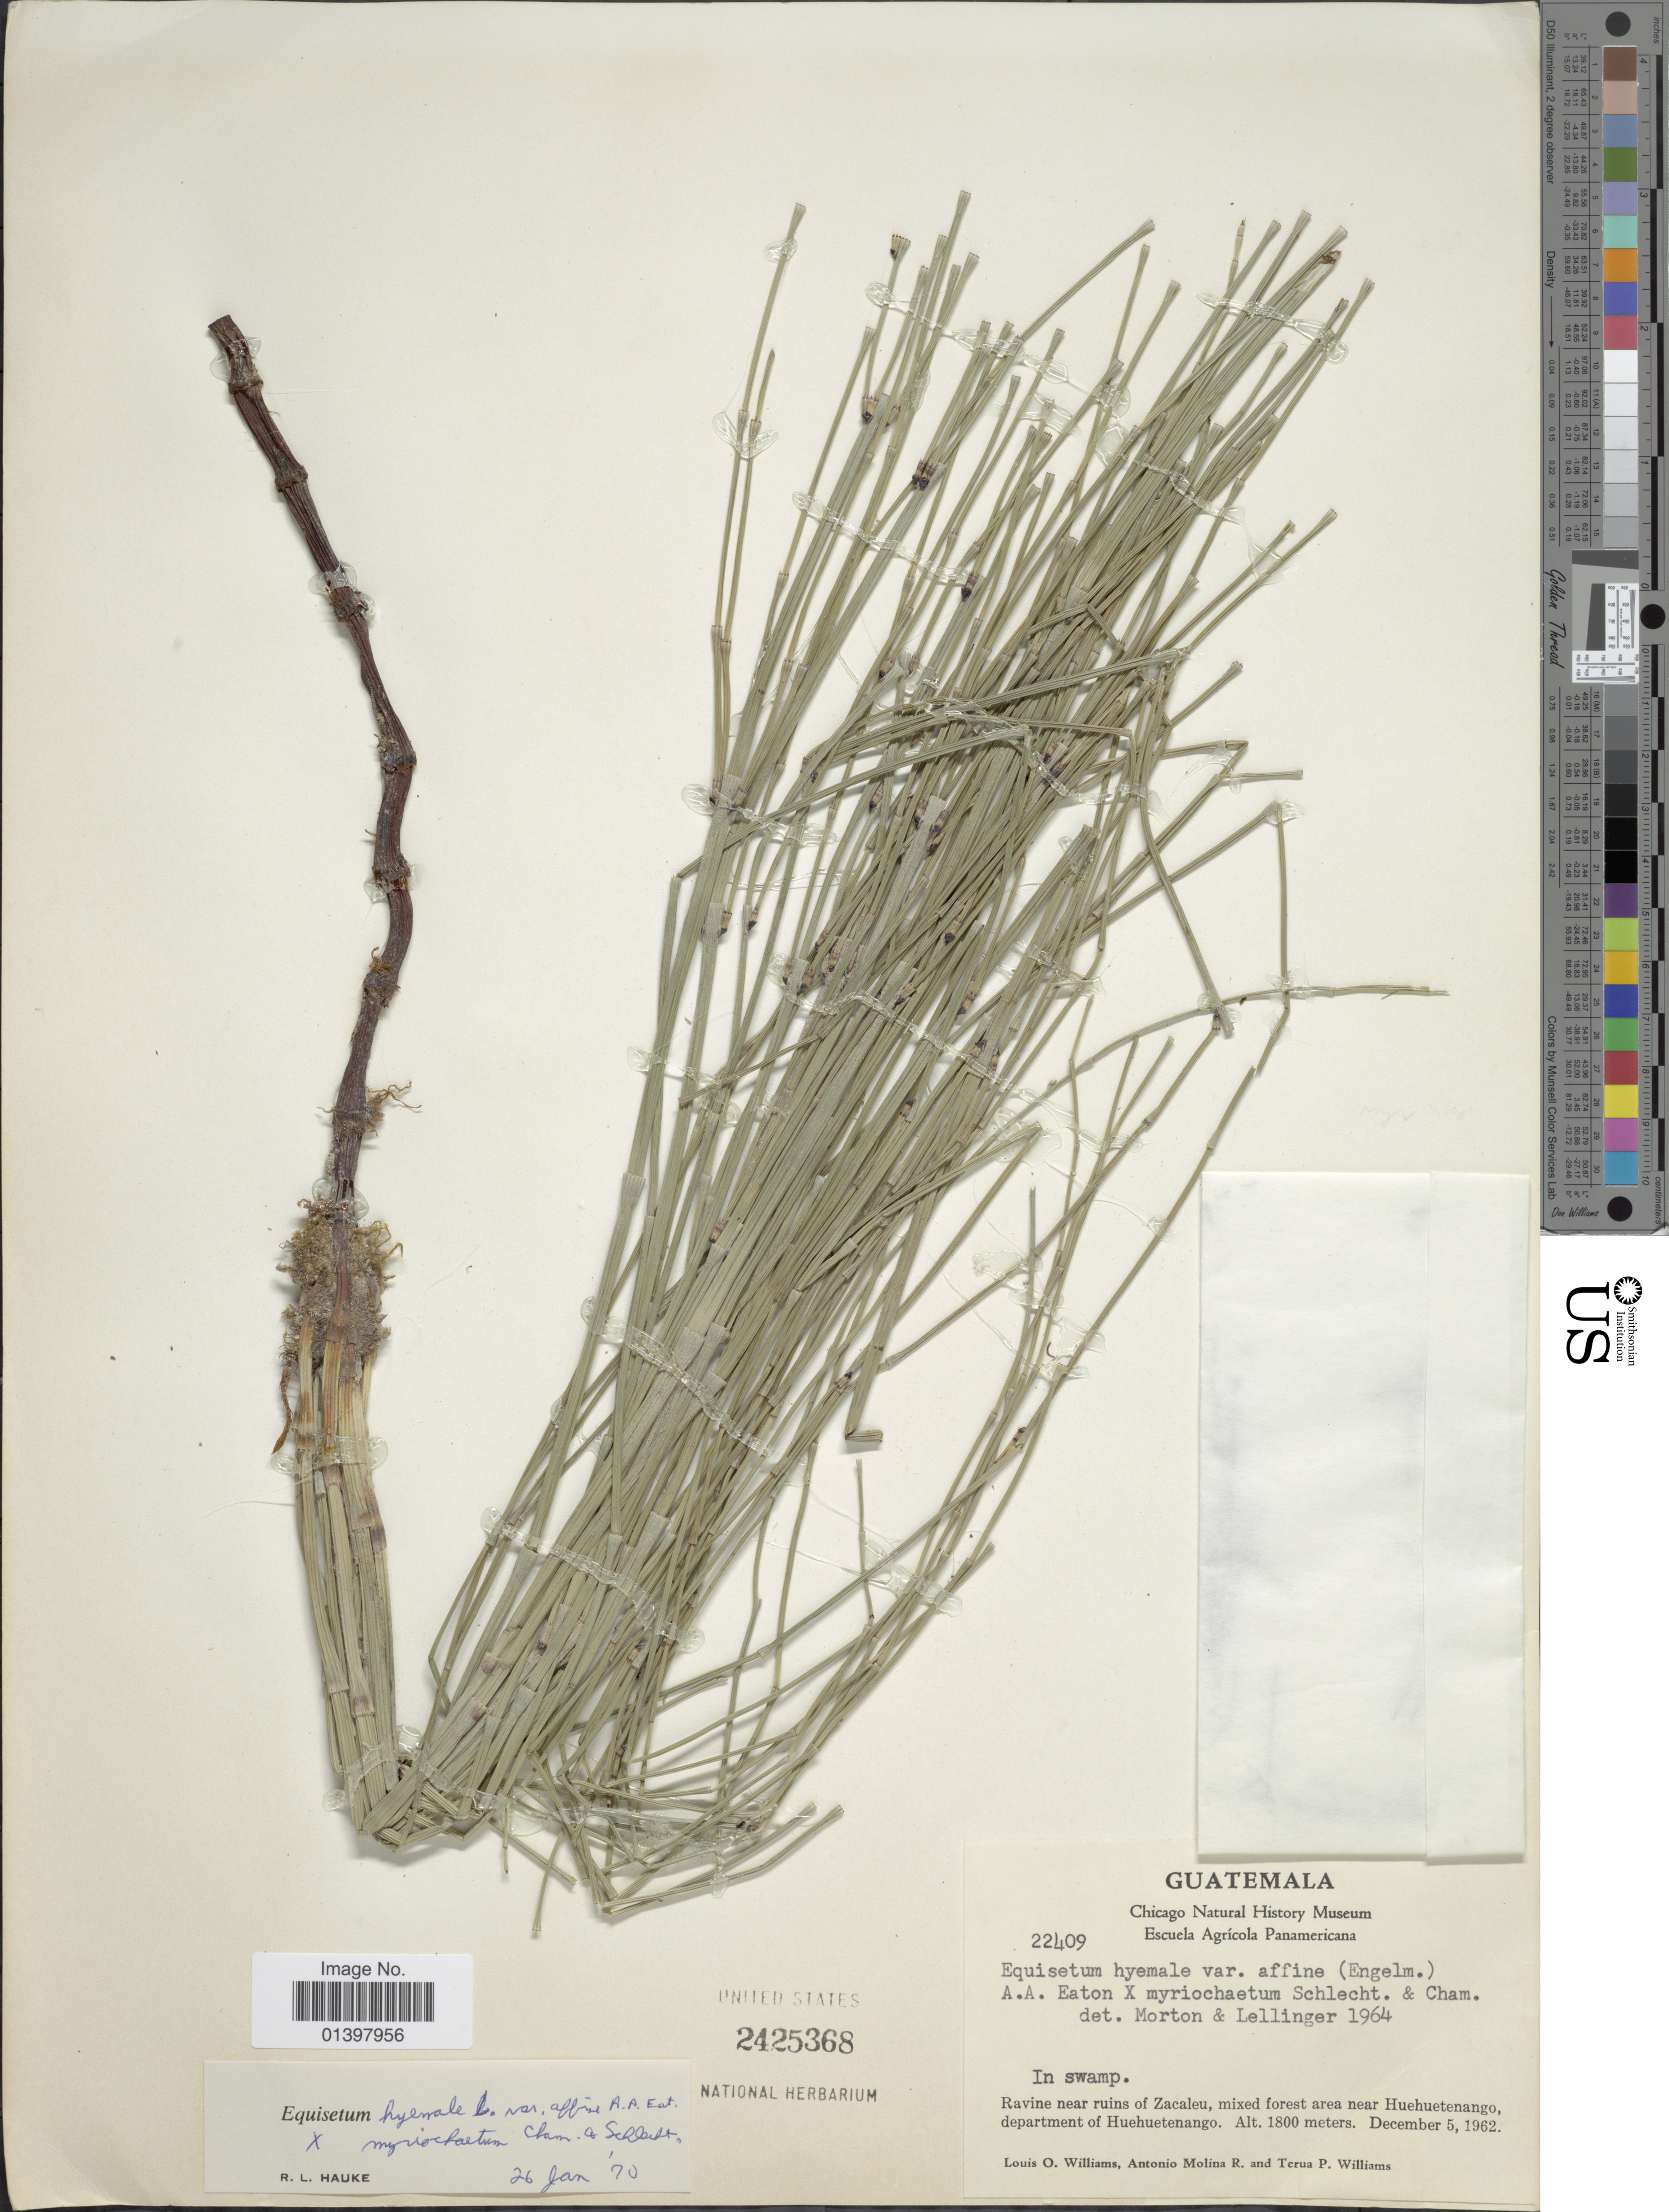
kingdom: Plantae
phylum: Tracheophyta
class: Polypodiopsida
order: Equisetales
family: Equisetaceae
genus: Equisetum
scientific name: Equisetum hyemale x E. myriochaetum Schltdl. & Cham.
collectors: L. O. Williams, A. Molina R. & T. P. Williams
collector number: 22409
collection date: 1962-12-05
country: Guatemala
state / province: Huehuetenango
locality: Ravine near ruins of Zacalue, mixed area near Huehuetenango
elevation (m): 1800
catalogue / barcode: US 2425368